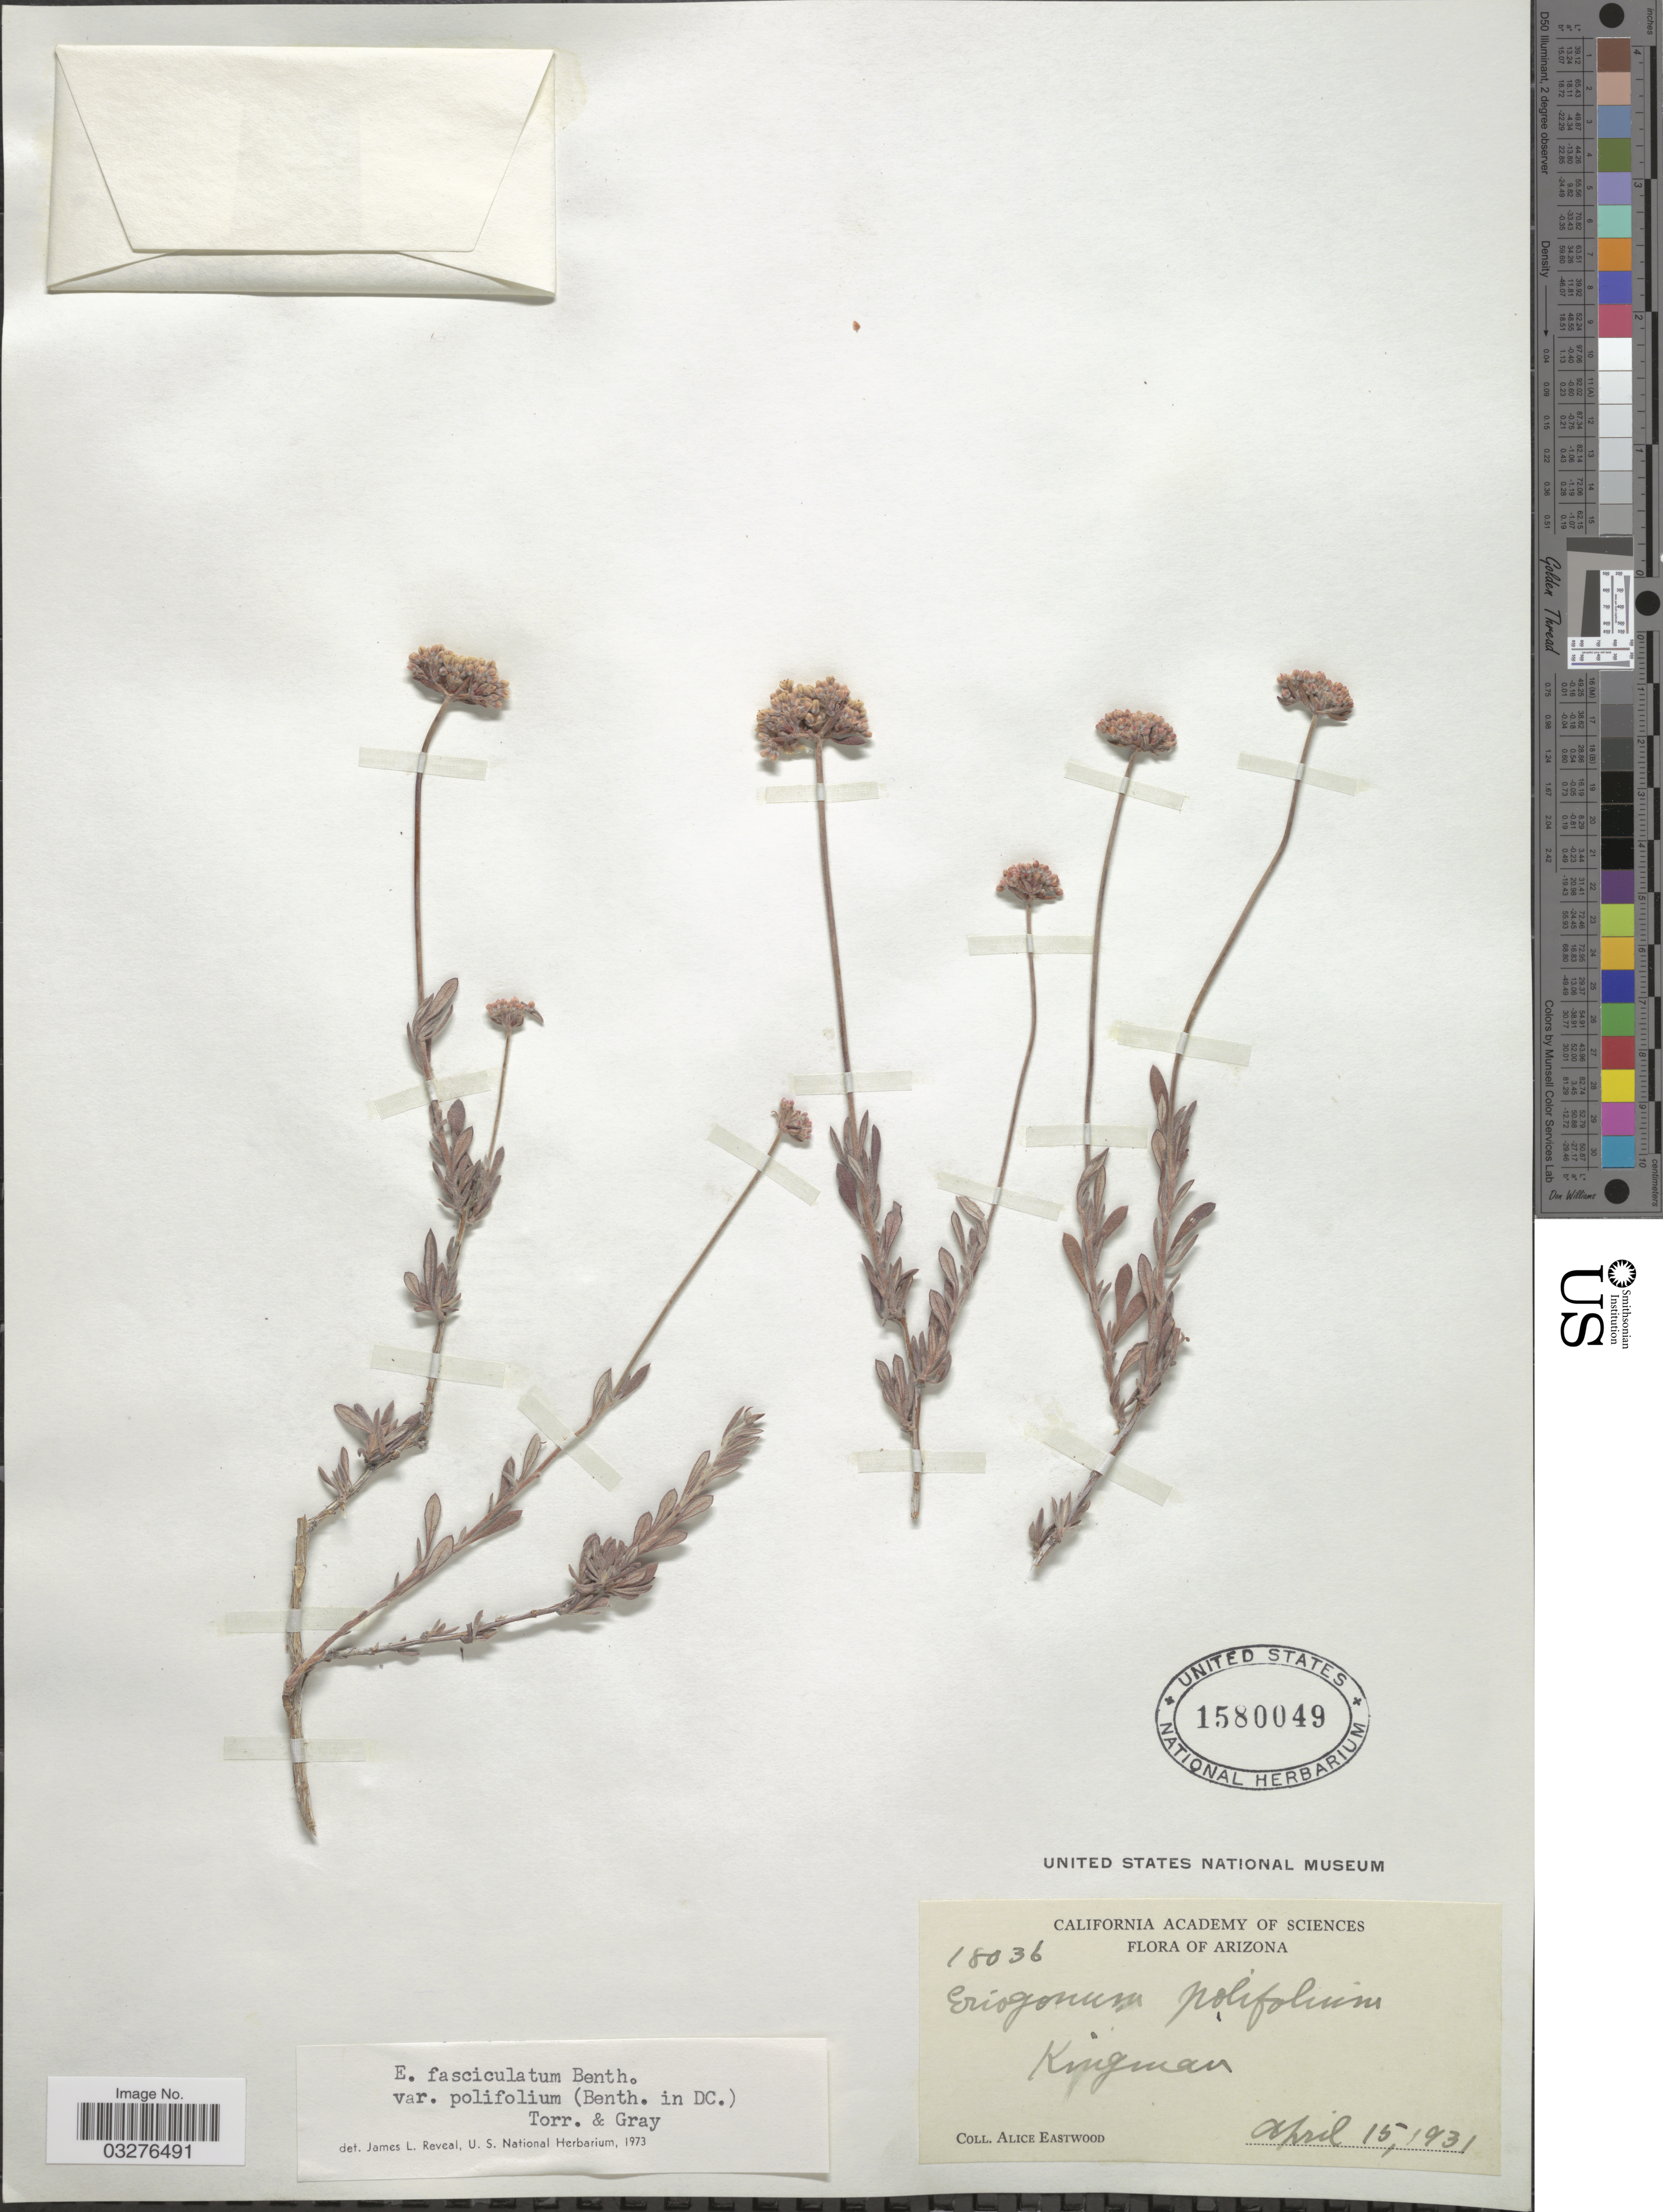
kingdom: Plantae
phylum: Tracheophyta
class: Magnoliopsida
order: Caryophyllales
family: Polygonaceae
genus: Eriogonum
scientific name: Eriogonum fasciculatum var. polifolium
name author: (Benth.) Torr. & A. Gray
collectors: A. Eastwood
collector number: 18036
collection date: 1931-04-15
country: United States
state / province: Arizona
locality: Kingman.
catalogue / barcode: US 1580049